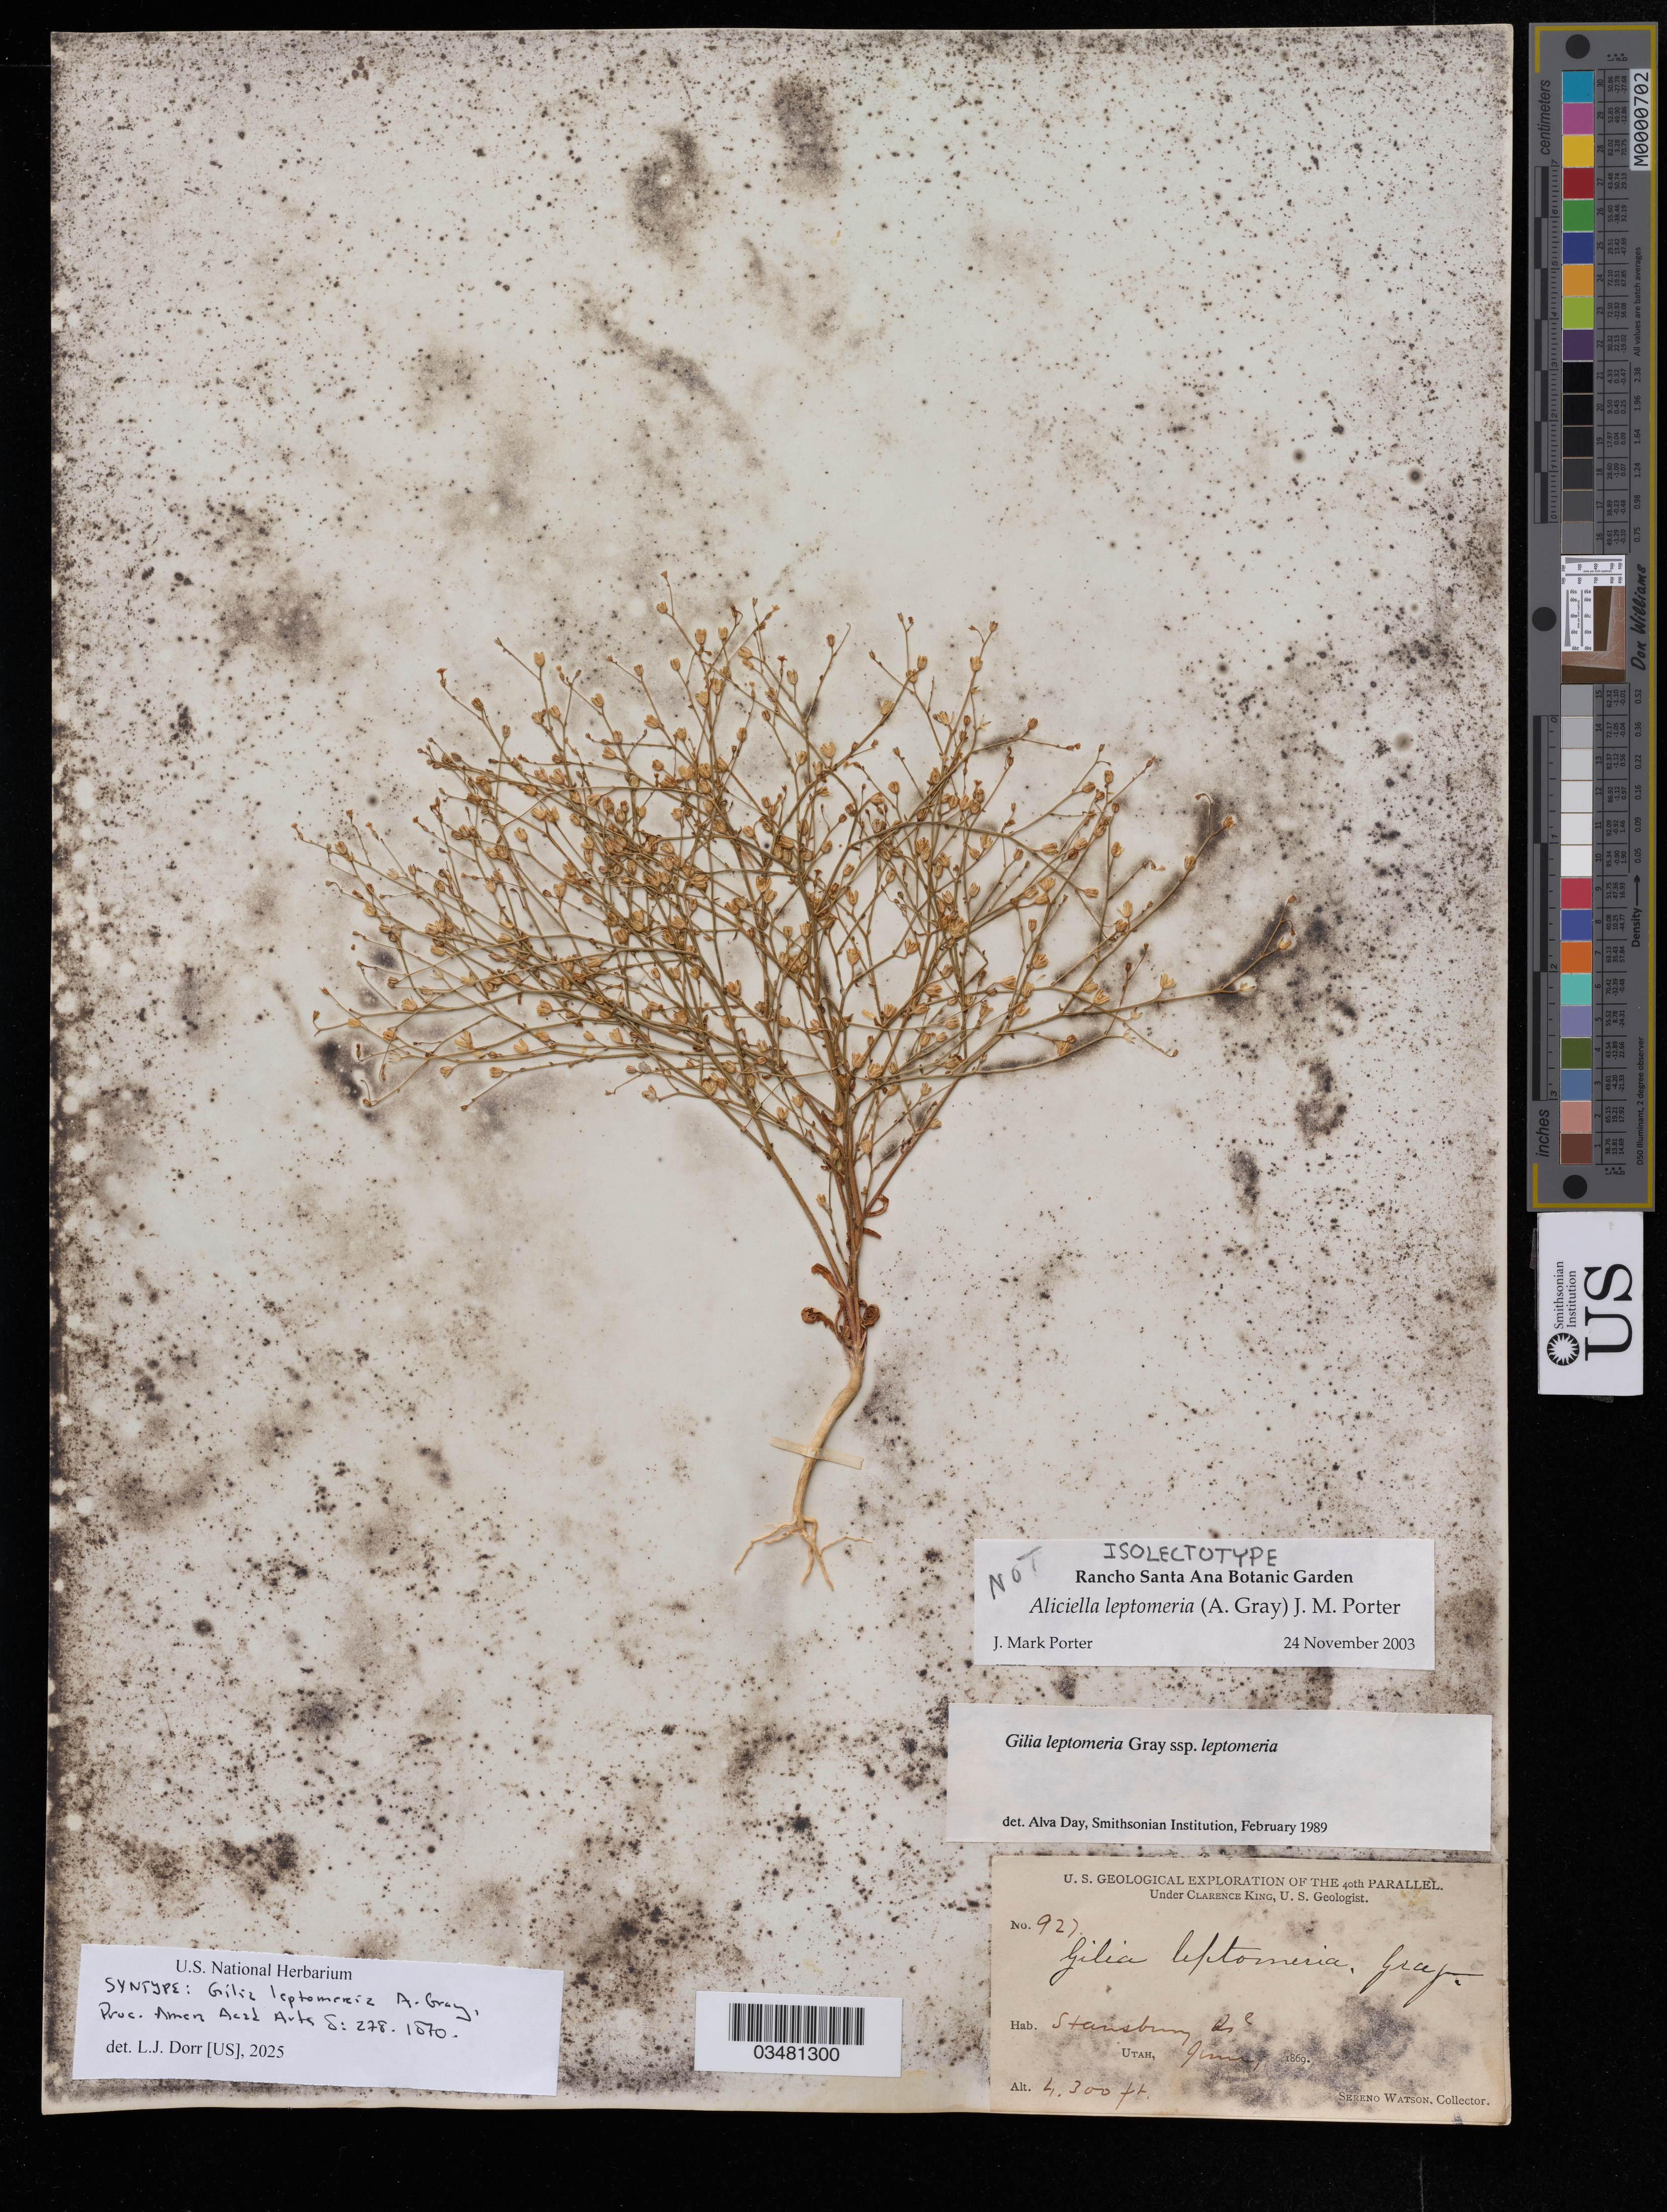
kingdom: Plantae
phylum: Tracheophyta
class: Magnoliopsida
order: Ericales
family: Polemoniaceae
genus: Gilia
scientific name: Gilia leptomeria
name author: A. Gray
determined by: Dorr, Laurence J., Curator (BOT), Smithsonian Institution - National Museum of Natural History (UNITED STATES)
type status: Syntype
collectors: S. Watson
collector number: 927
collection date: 1869-06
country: United States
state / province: Utah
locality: Stansbury Island.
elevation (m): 1311